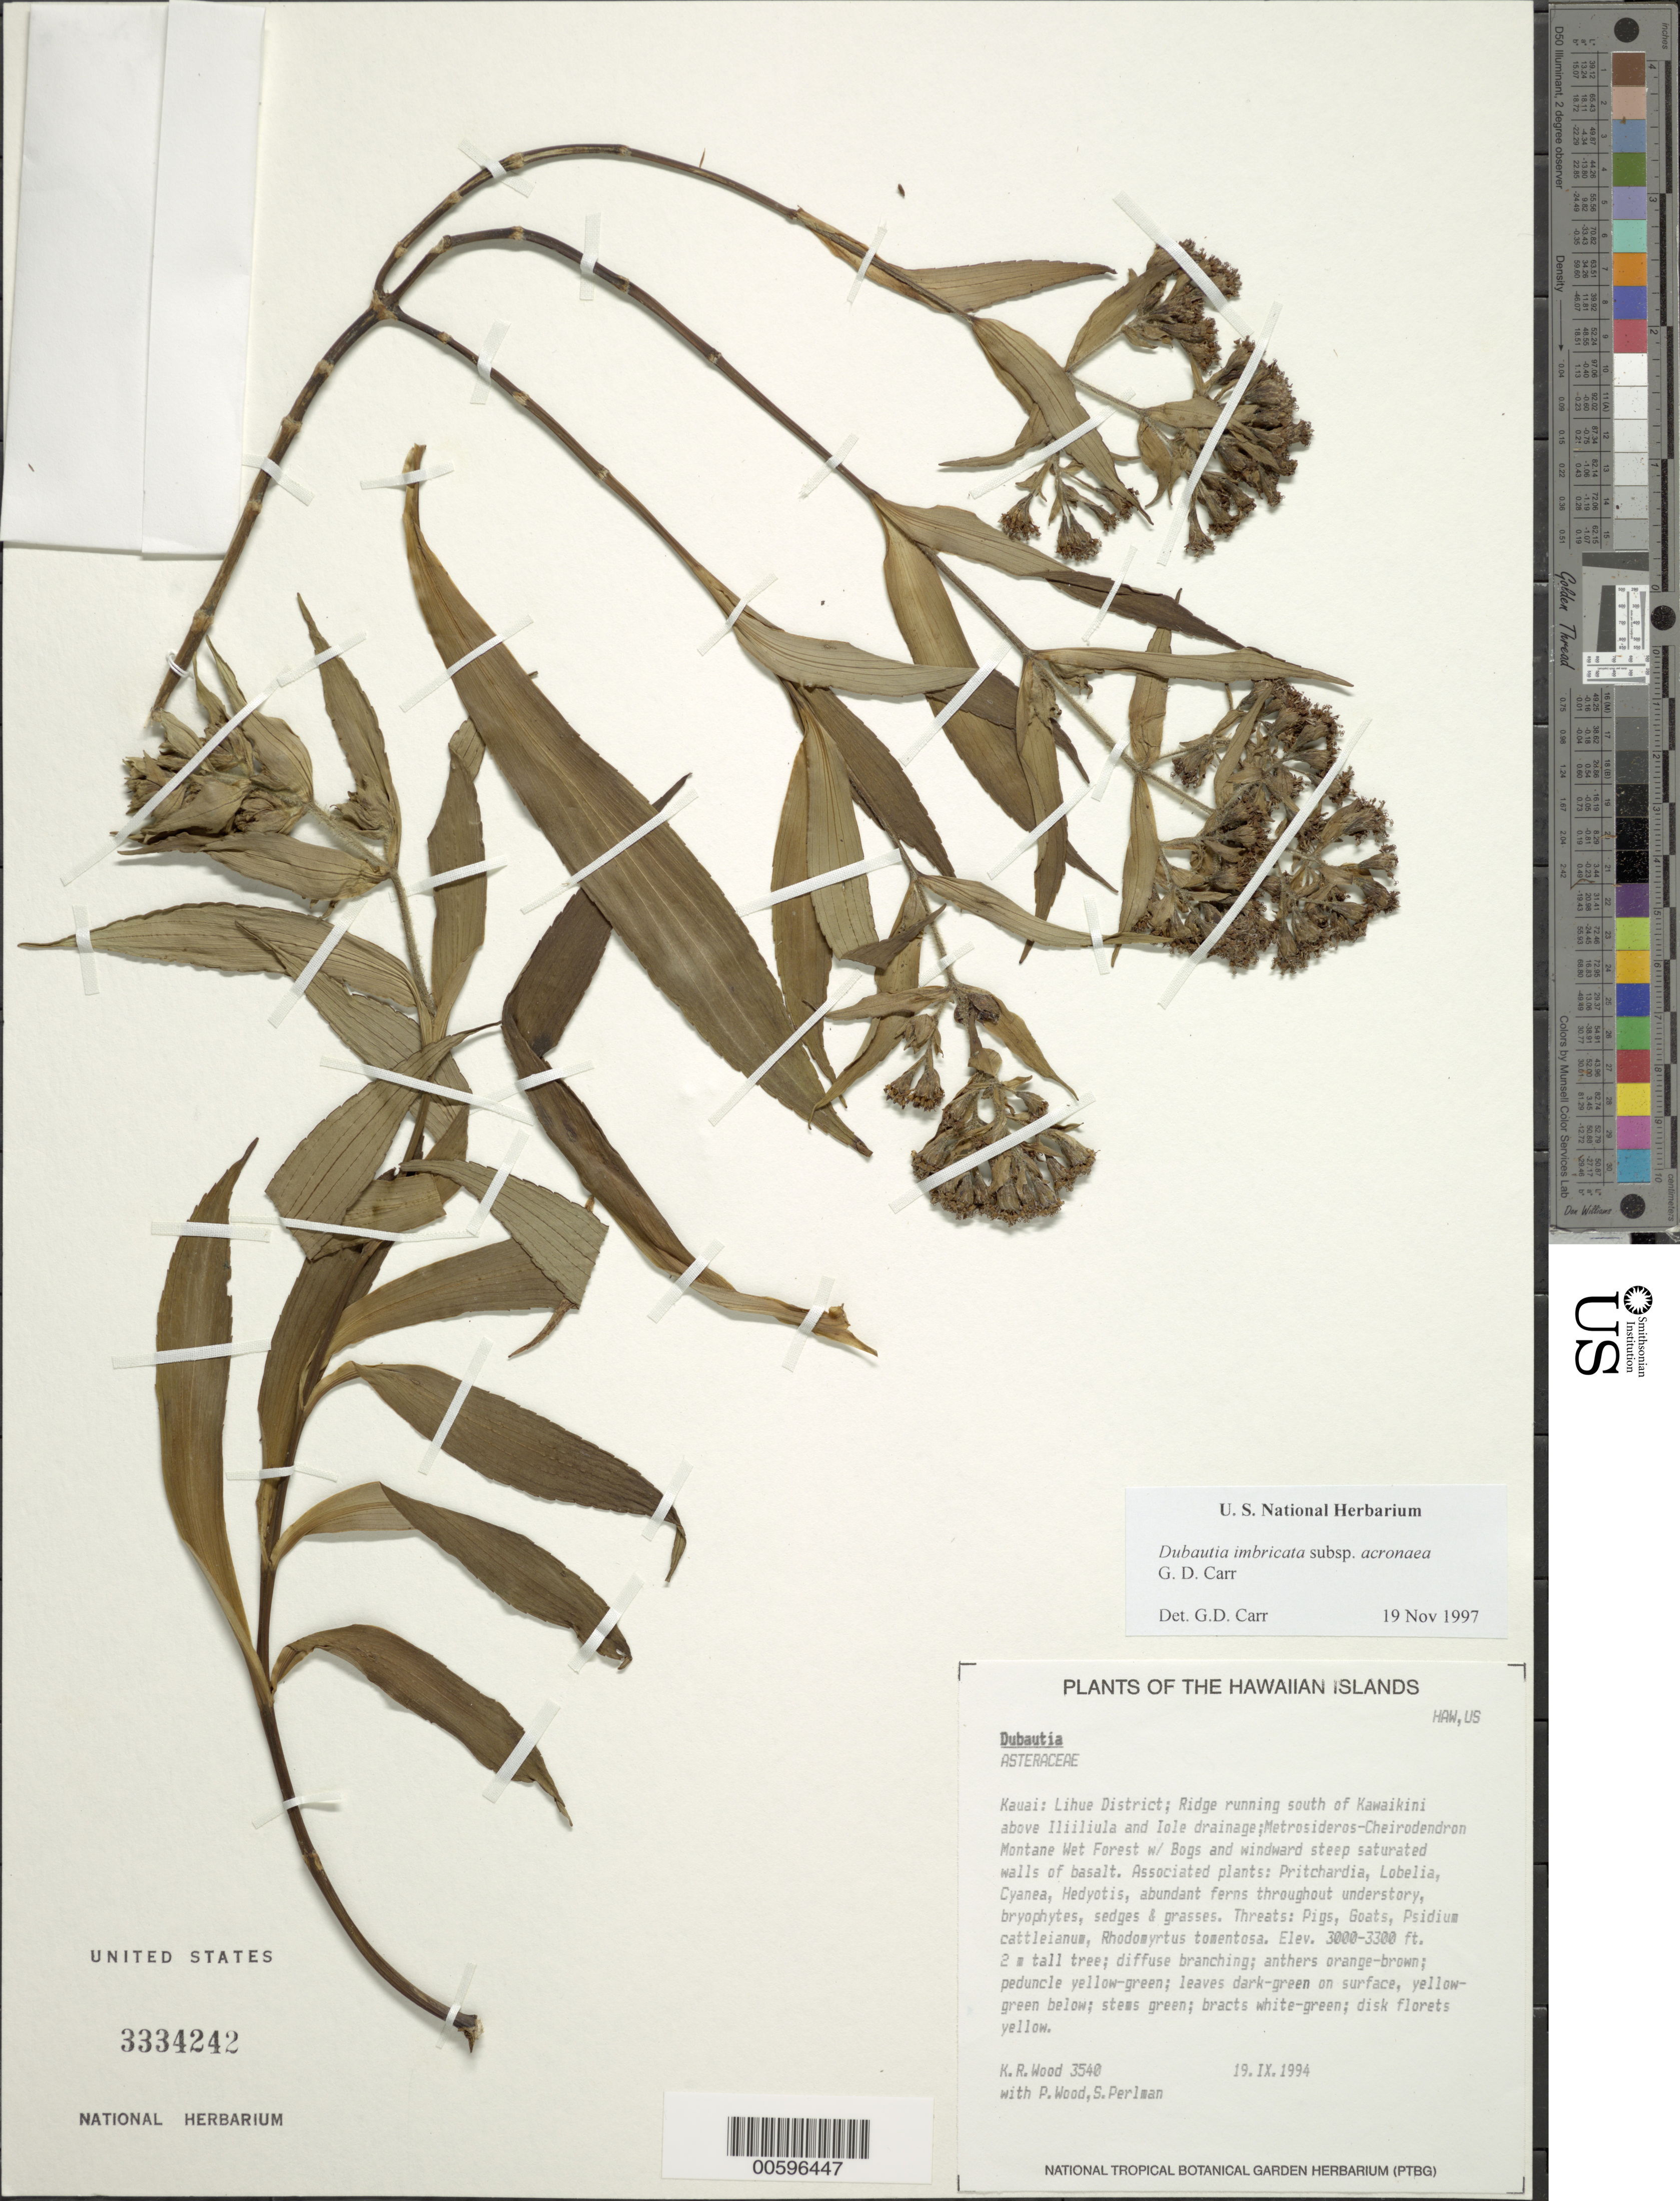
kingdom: Plantae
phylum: Tracheophyta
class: Magnoliopsida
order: Asterales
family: Asteraceae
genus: Dubautia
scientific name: Dubautia imbricata subsp. acronaea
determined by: Carr, G. D.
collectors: K. R. Wood, P. Wood & S. P. Perlman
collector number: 3540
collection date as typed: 19 Sep 1994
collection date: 1994-09-19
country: United States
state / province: Hawaii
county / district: Kauai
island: Kaua'i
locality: Lihue Dist; Ridge running S of Kawaikini above Iliiliula and Iole drainage.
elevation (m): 914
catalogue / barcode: US 3334242